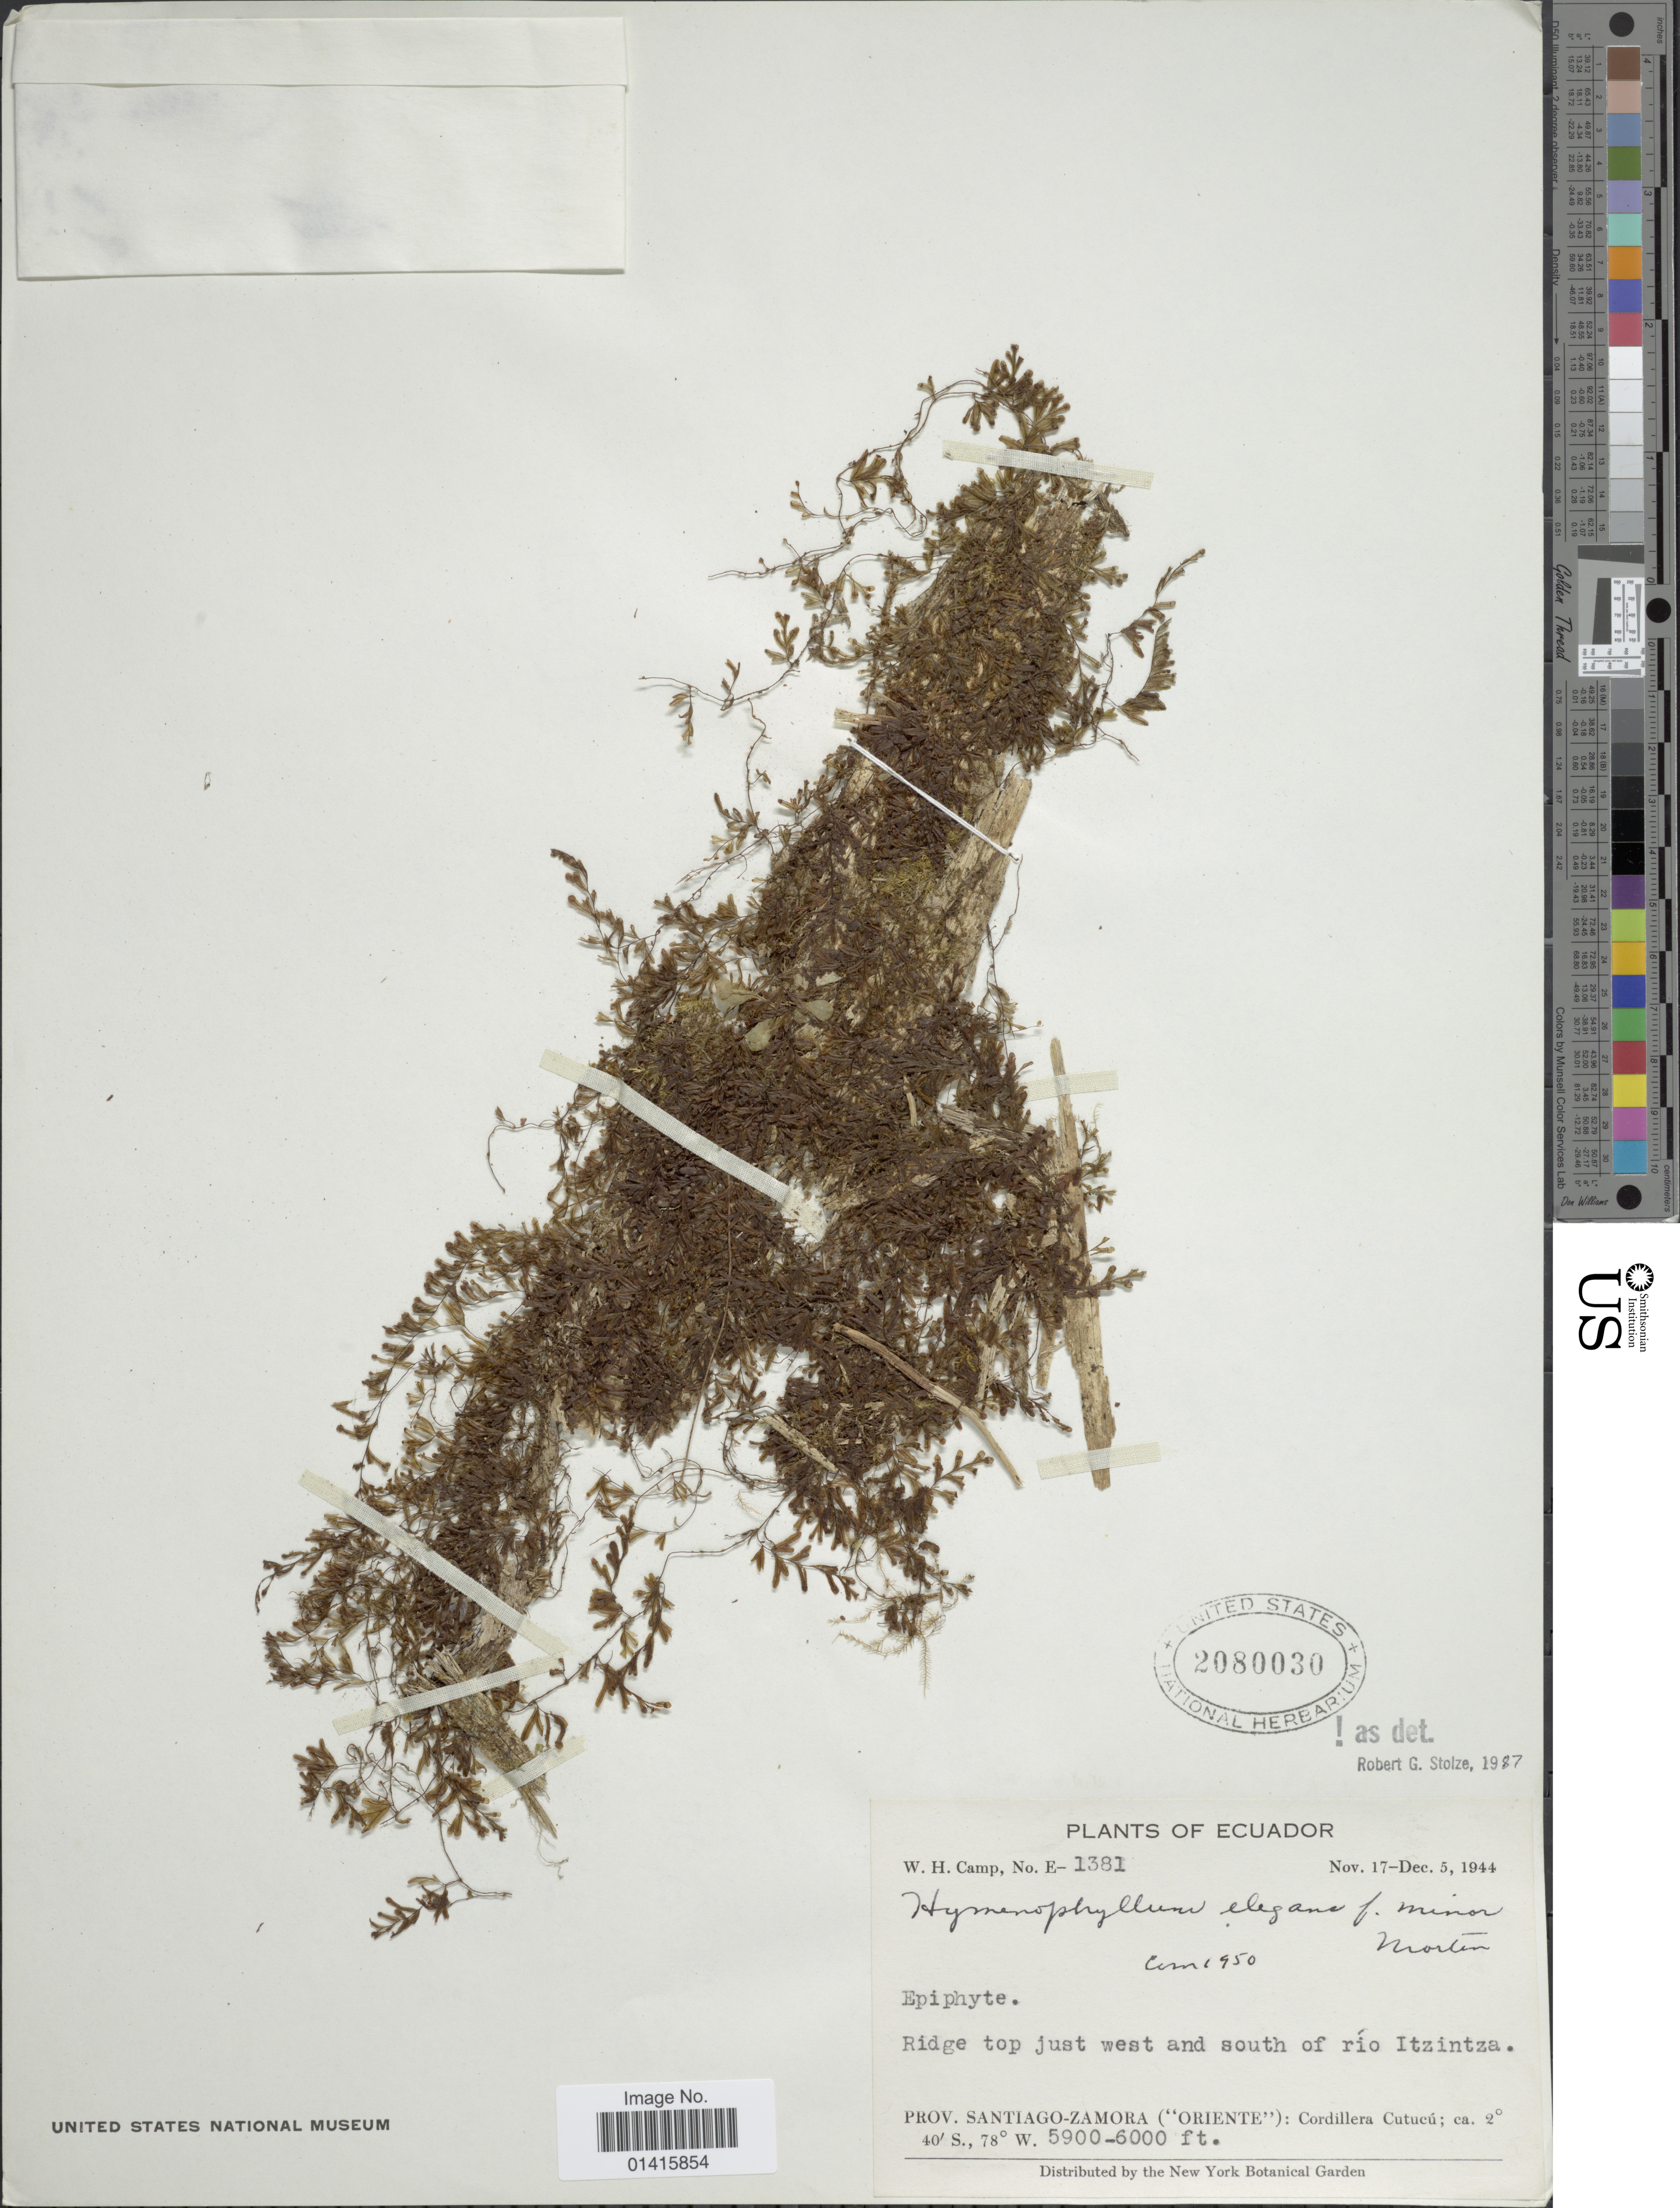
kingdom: Plantae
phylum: Tracheophyta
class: Polypodiopsida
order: Hymenophyllales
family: Hymenophyllaceae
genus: Hymenophyllum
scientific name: Hymenophyllum elegans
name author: Spreng.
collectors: W. H. Camp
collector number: E-1381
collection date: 1944-11-17/1944-12-05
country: Cuba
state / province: Oriente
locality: Ecuador, ridge top just west and south of rio Itzintza, prov. Santiago-Zamora("Oriente"): Cordillera Cutucú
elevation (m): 1798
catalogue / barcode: US 2080030